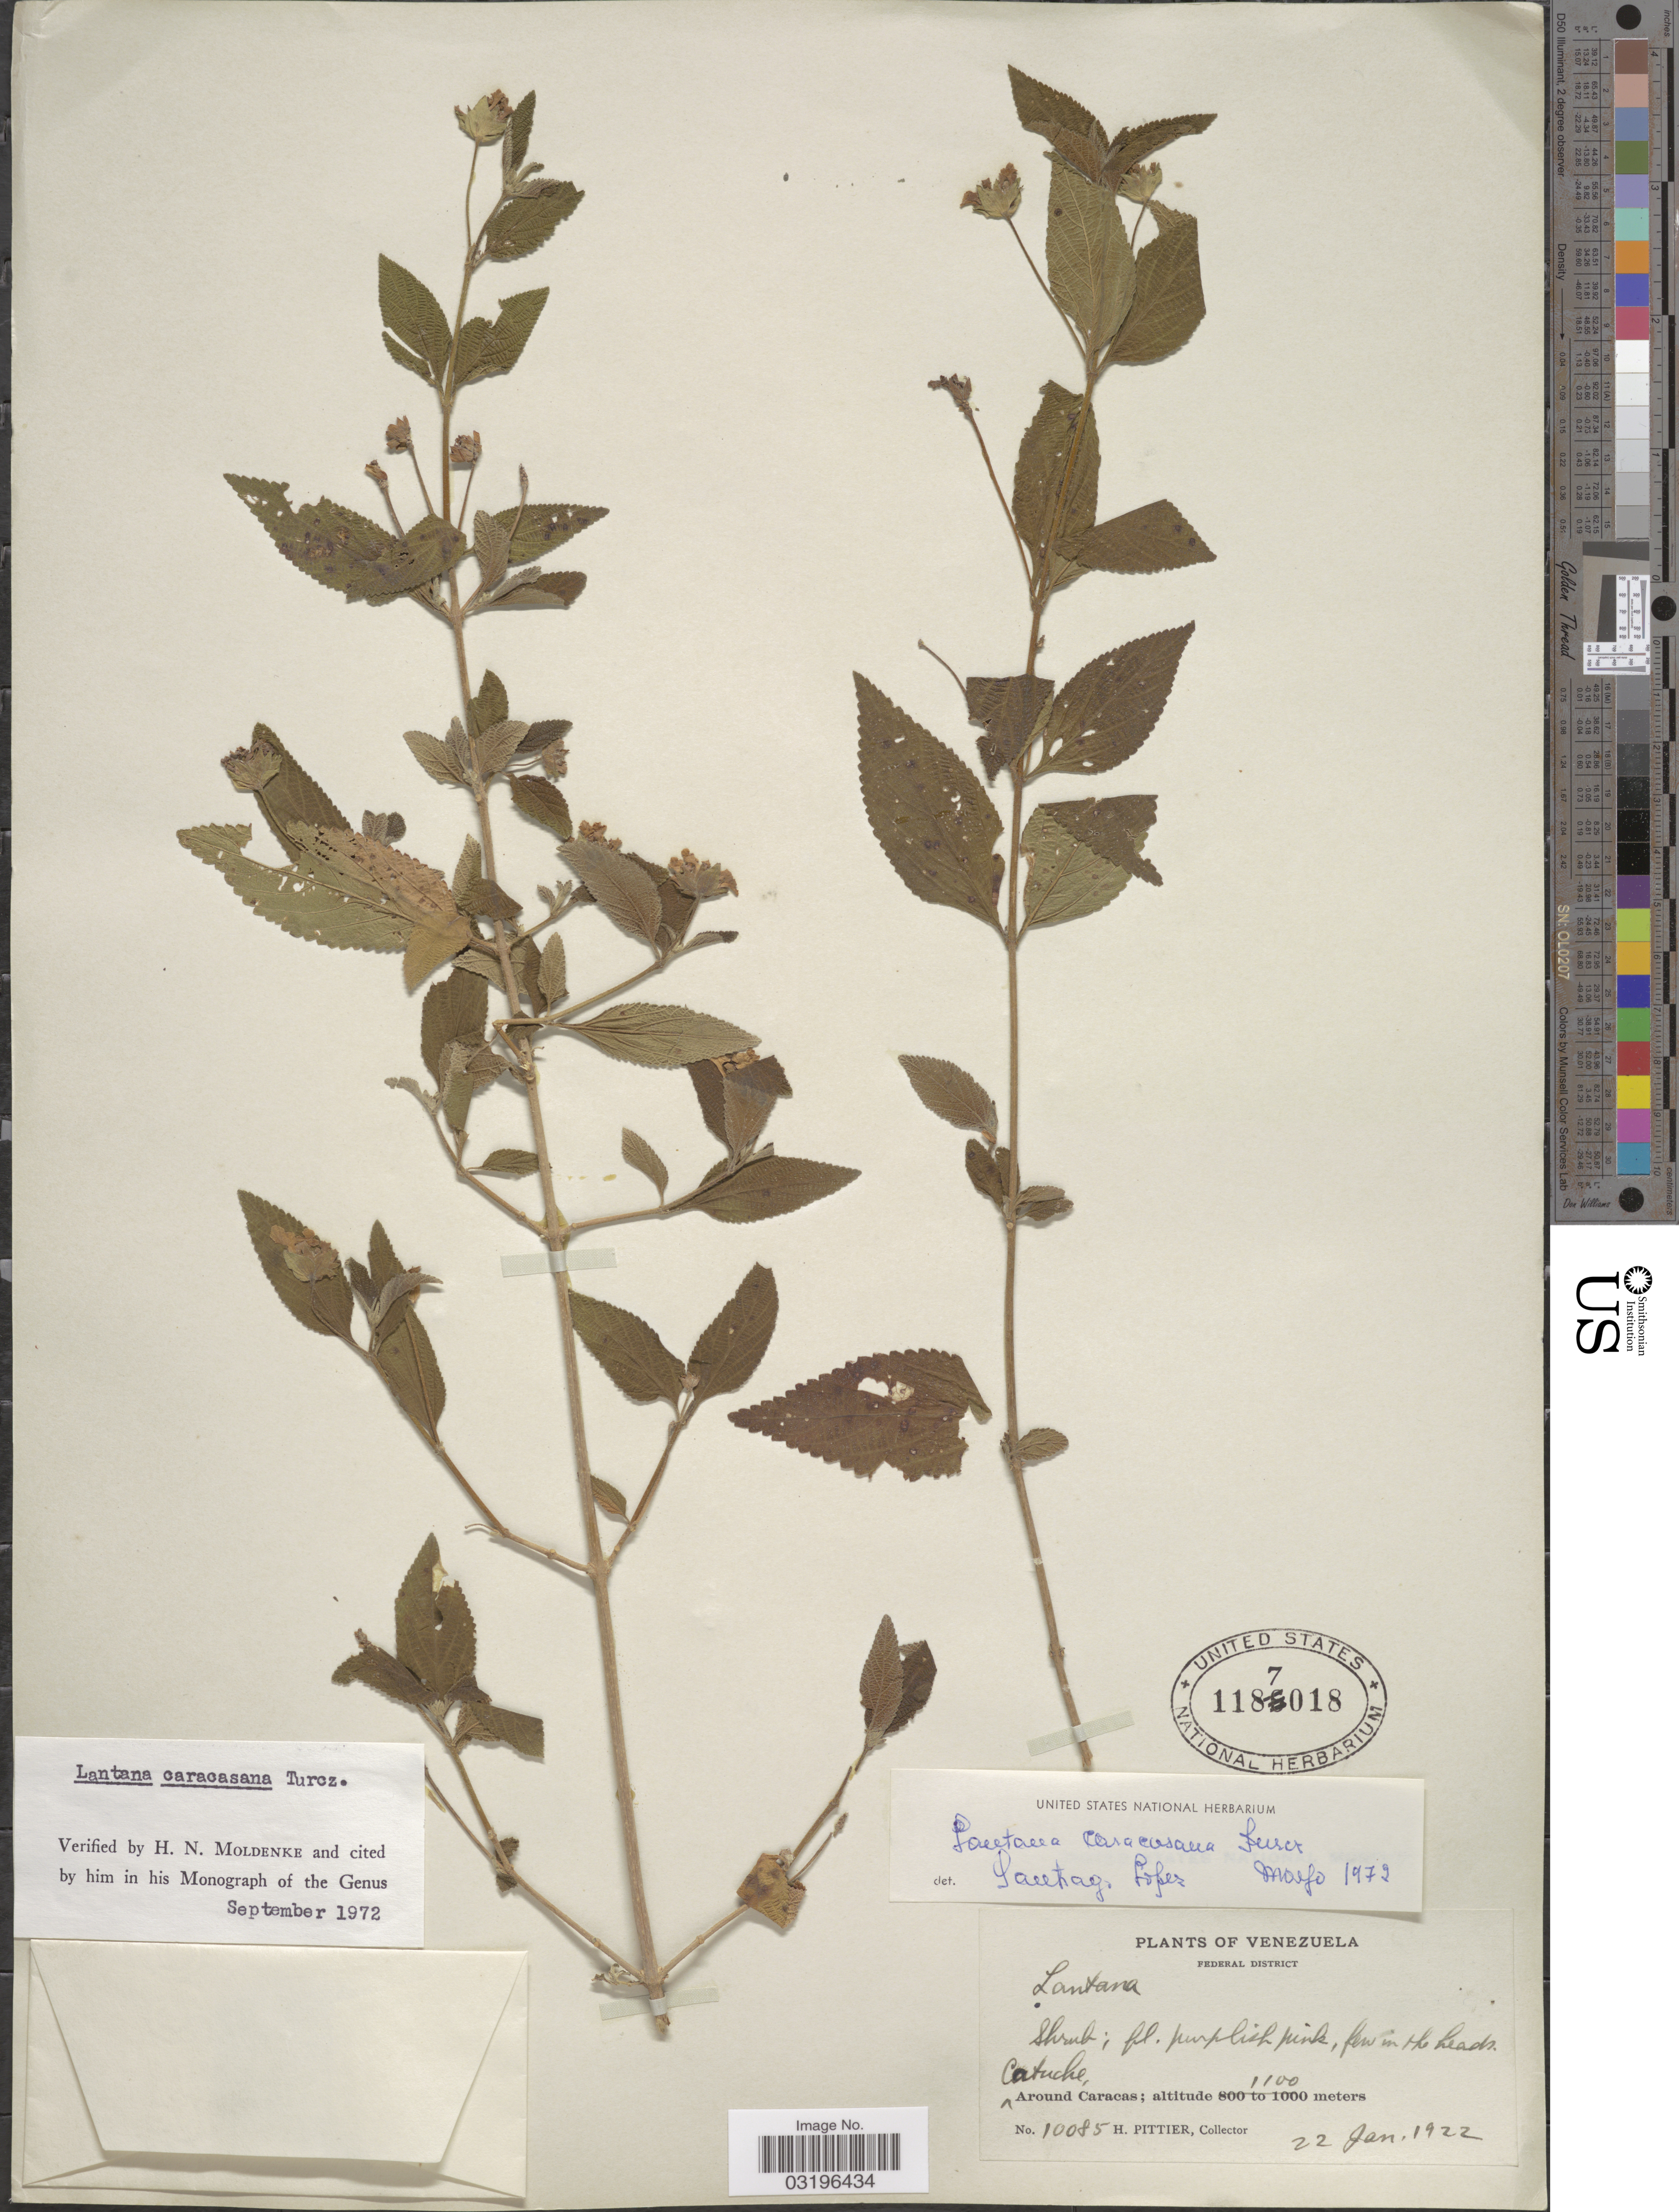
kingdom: Plantae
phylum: Tracheophyta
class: Magnoliopsida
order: Lamiales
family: Verbenaceae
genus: Lantana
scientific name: Lantana caracasana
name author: Turcz.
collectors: H. F. Pittier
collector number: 10085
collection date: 1922-01-22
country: Venezuela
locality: Federal District. Catuche, Around Caracas.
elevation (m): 1100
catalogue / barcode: US 1187018